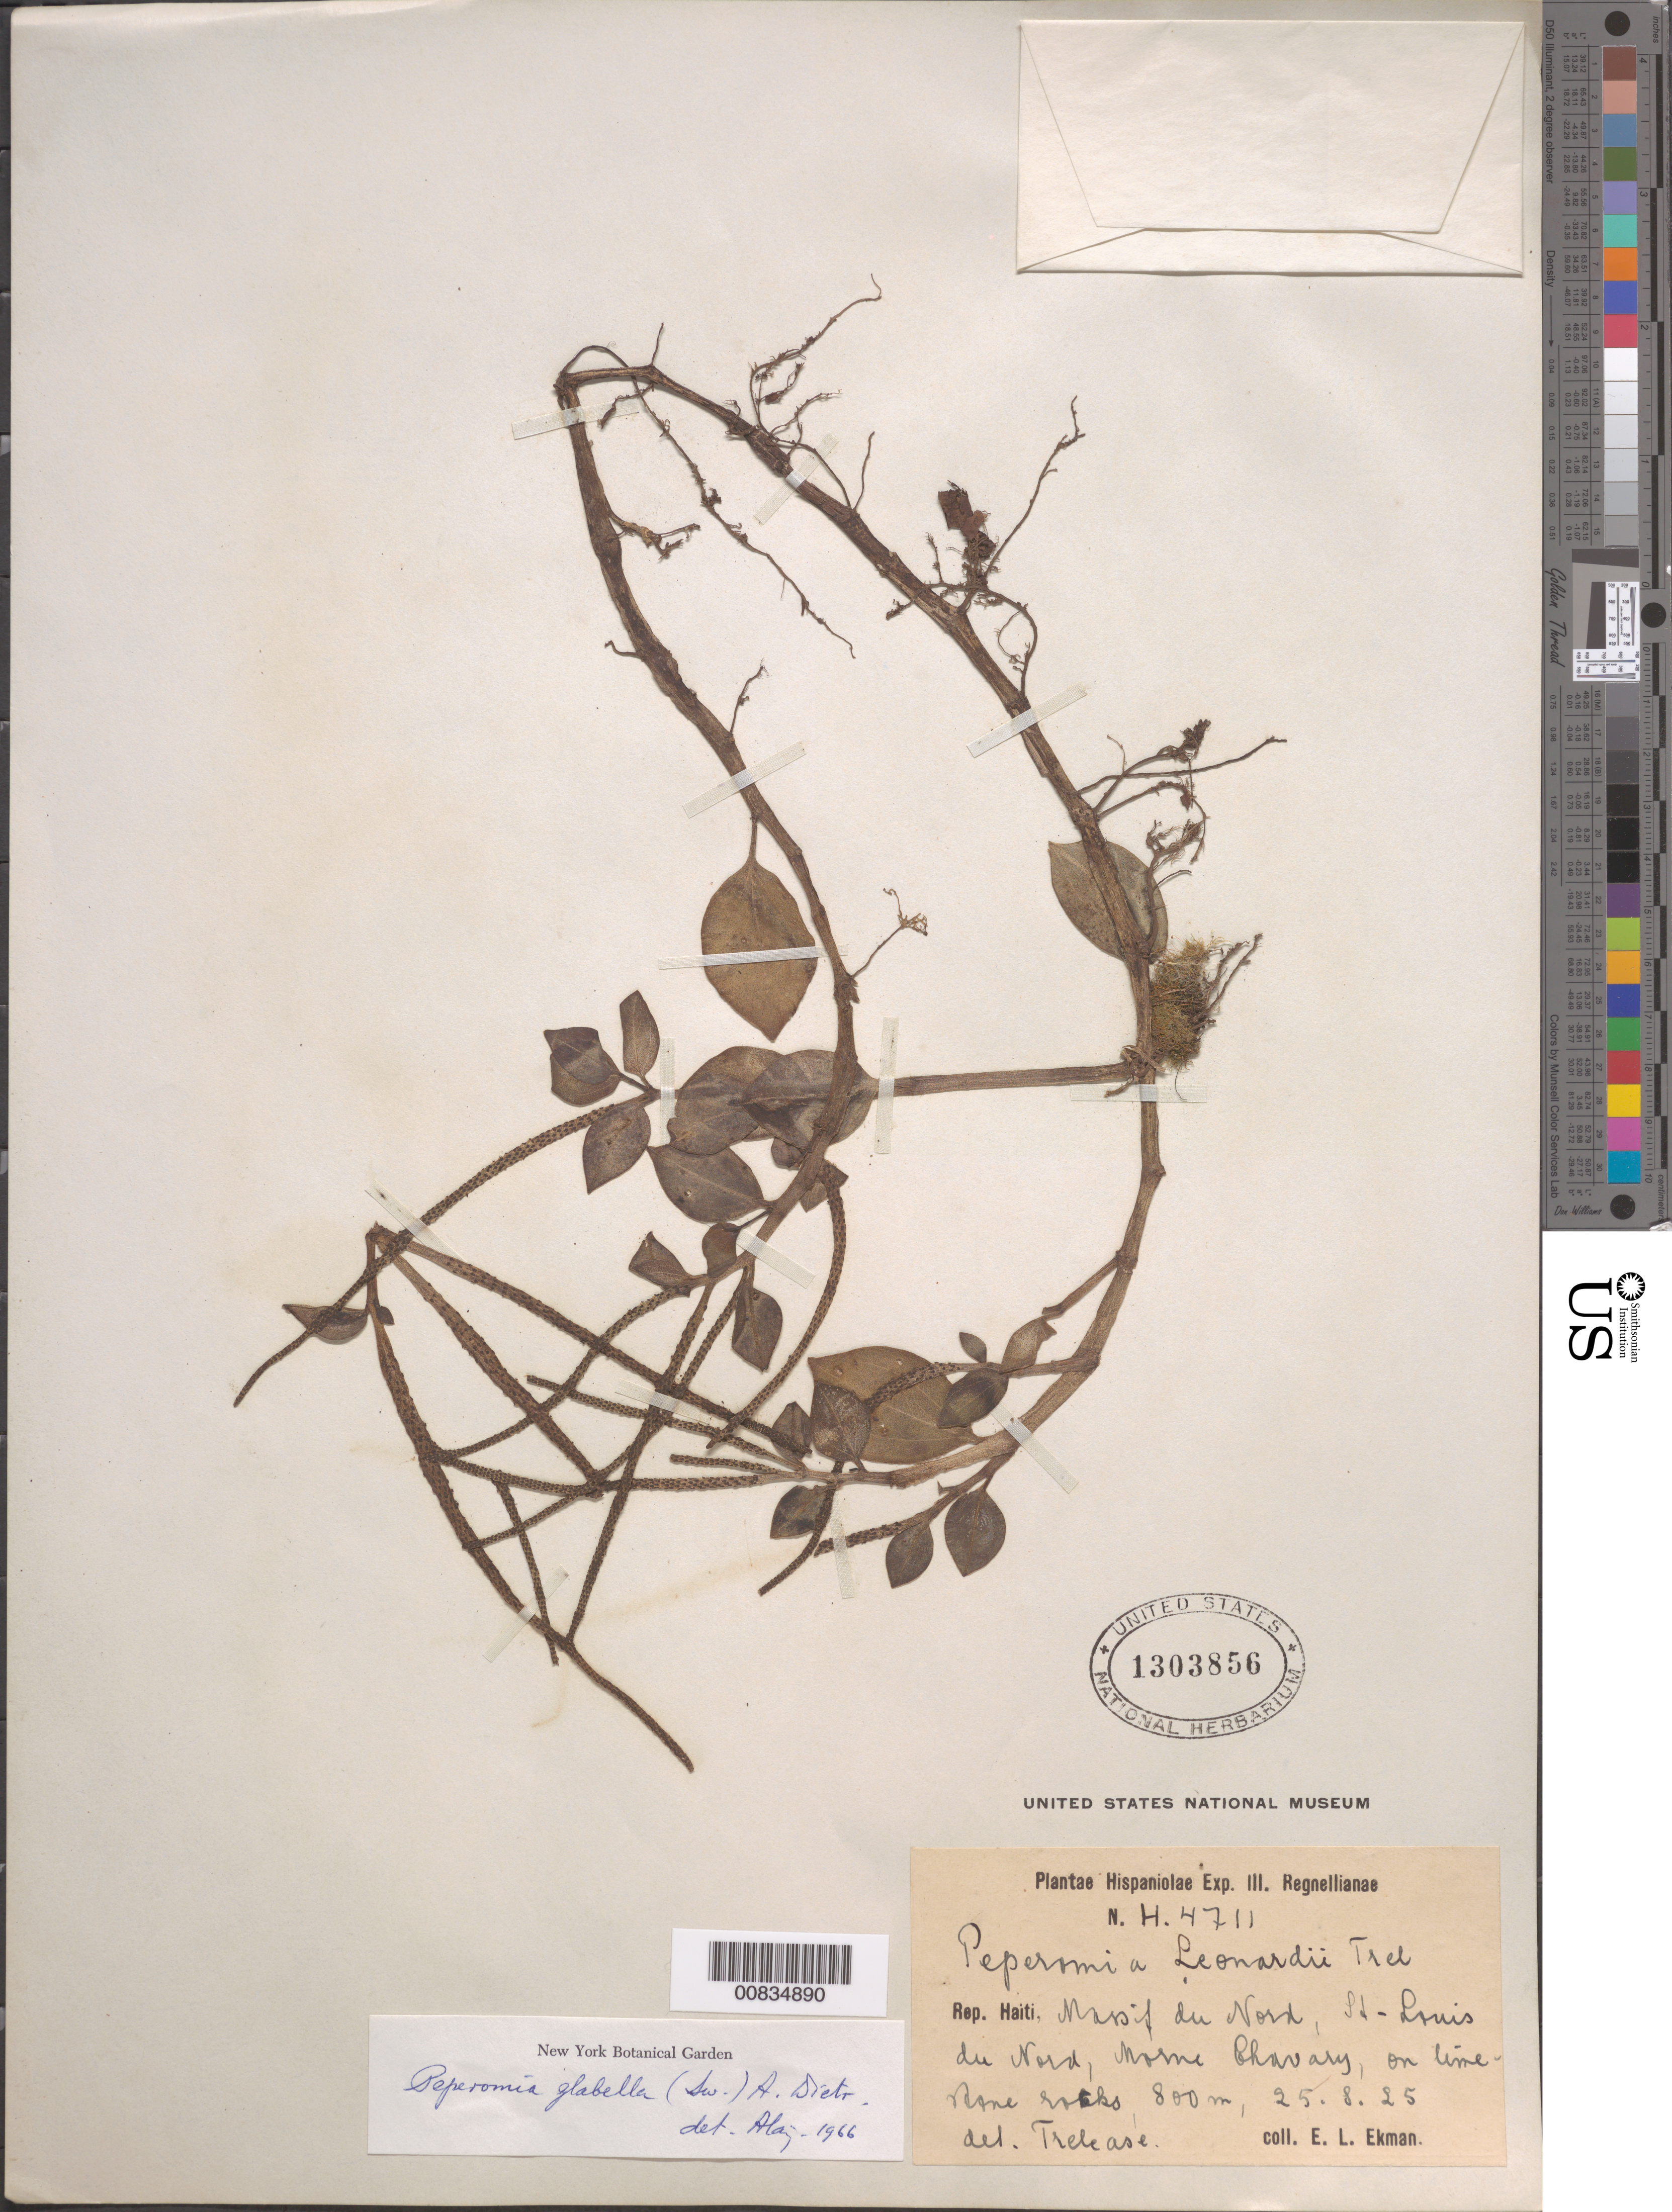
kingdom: Plantae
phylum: Tracheophyta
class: Magnoliopsida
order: Piperales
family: Piperaceae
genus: Peperomia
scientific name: Peperomia glabella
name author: (Sw.) A. Dietr.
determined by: Liogier, Alain H.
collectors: E. L. Ekman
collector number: H 4711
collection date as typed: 25 Aug 1925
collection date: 1925-08-25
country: Haiti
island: Hispaniola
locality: Massif du Nord, St-Louis du Nord, Morne Chavary.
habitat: On limestone rocks.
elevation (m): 800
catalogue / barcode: US 1303856